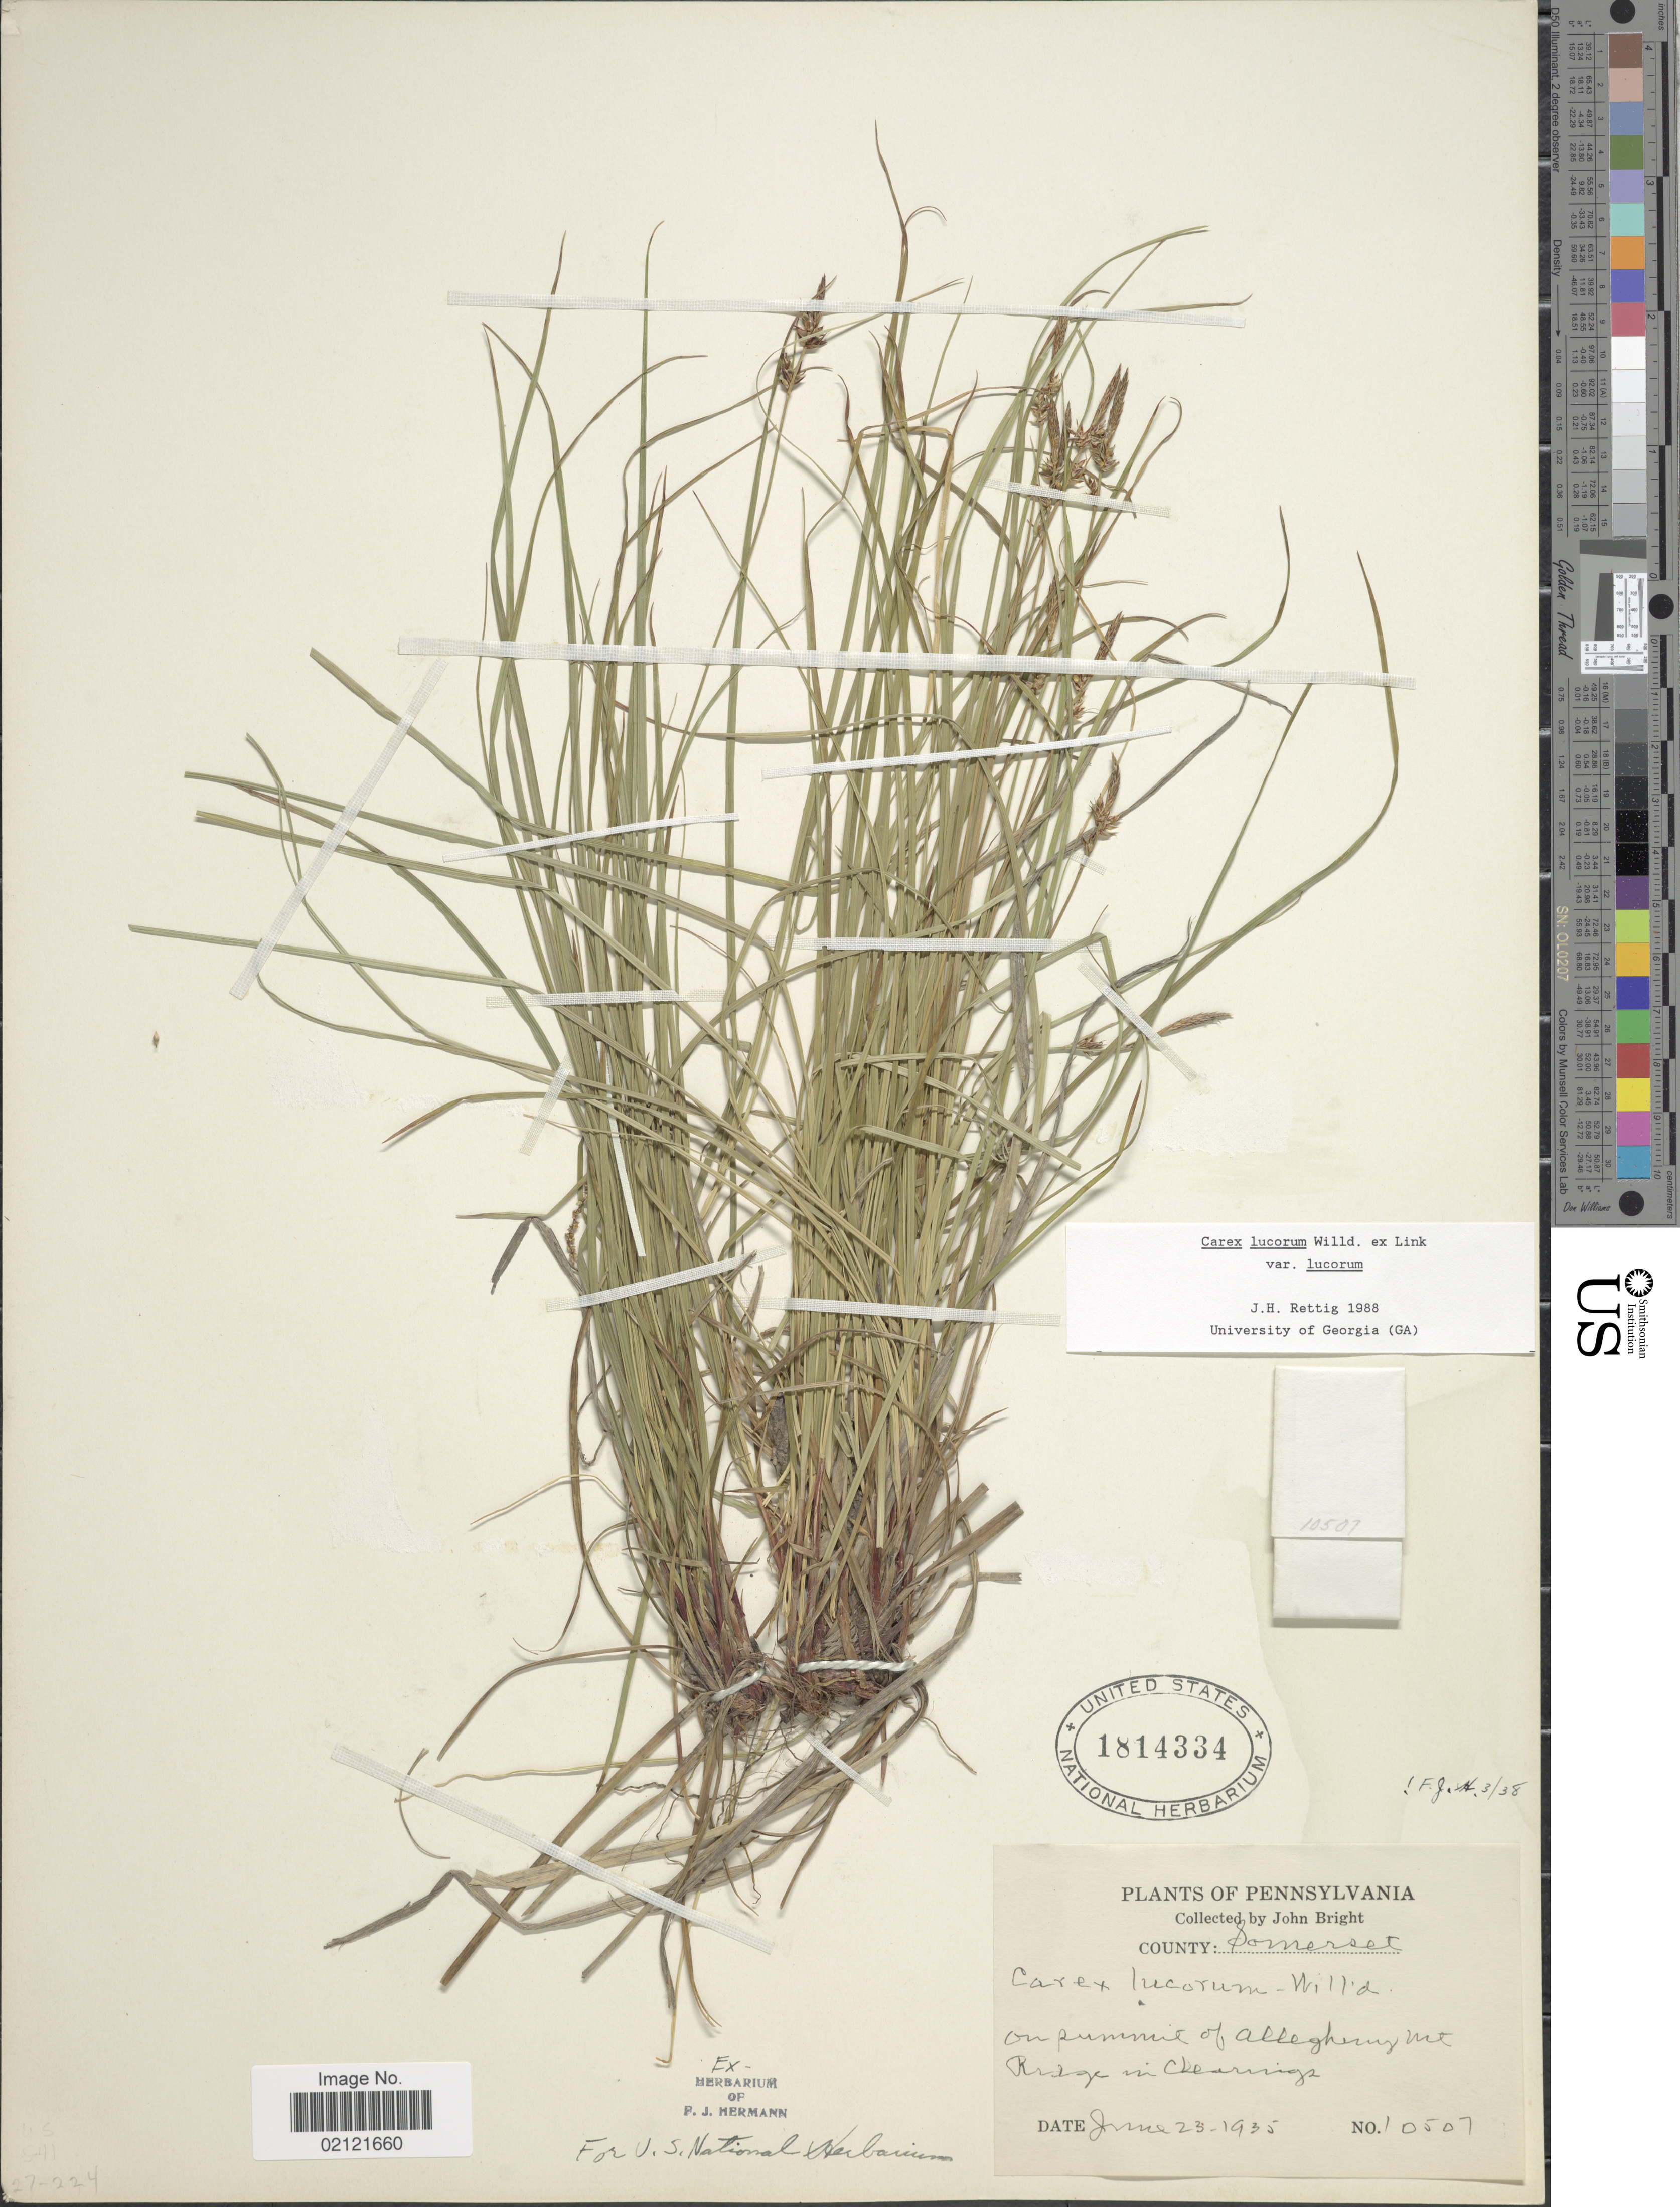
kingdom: Plantae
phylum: Tracheophyta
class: Liliopsida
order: Poales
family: Cyperaceae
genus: Carex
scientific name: Carex lucorum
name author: Willd.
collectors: J. Bright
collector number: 10507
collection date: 1935-06-23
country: United States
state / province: Pennsylvania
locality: County: Somerset, On summit of Allegheny Mt Ridge in Clearings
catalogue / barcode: US 1814334